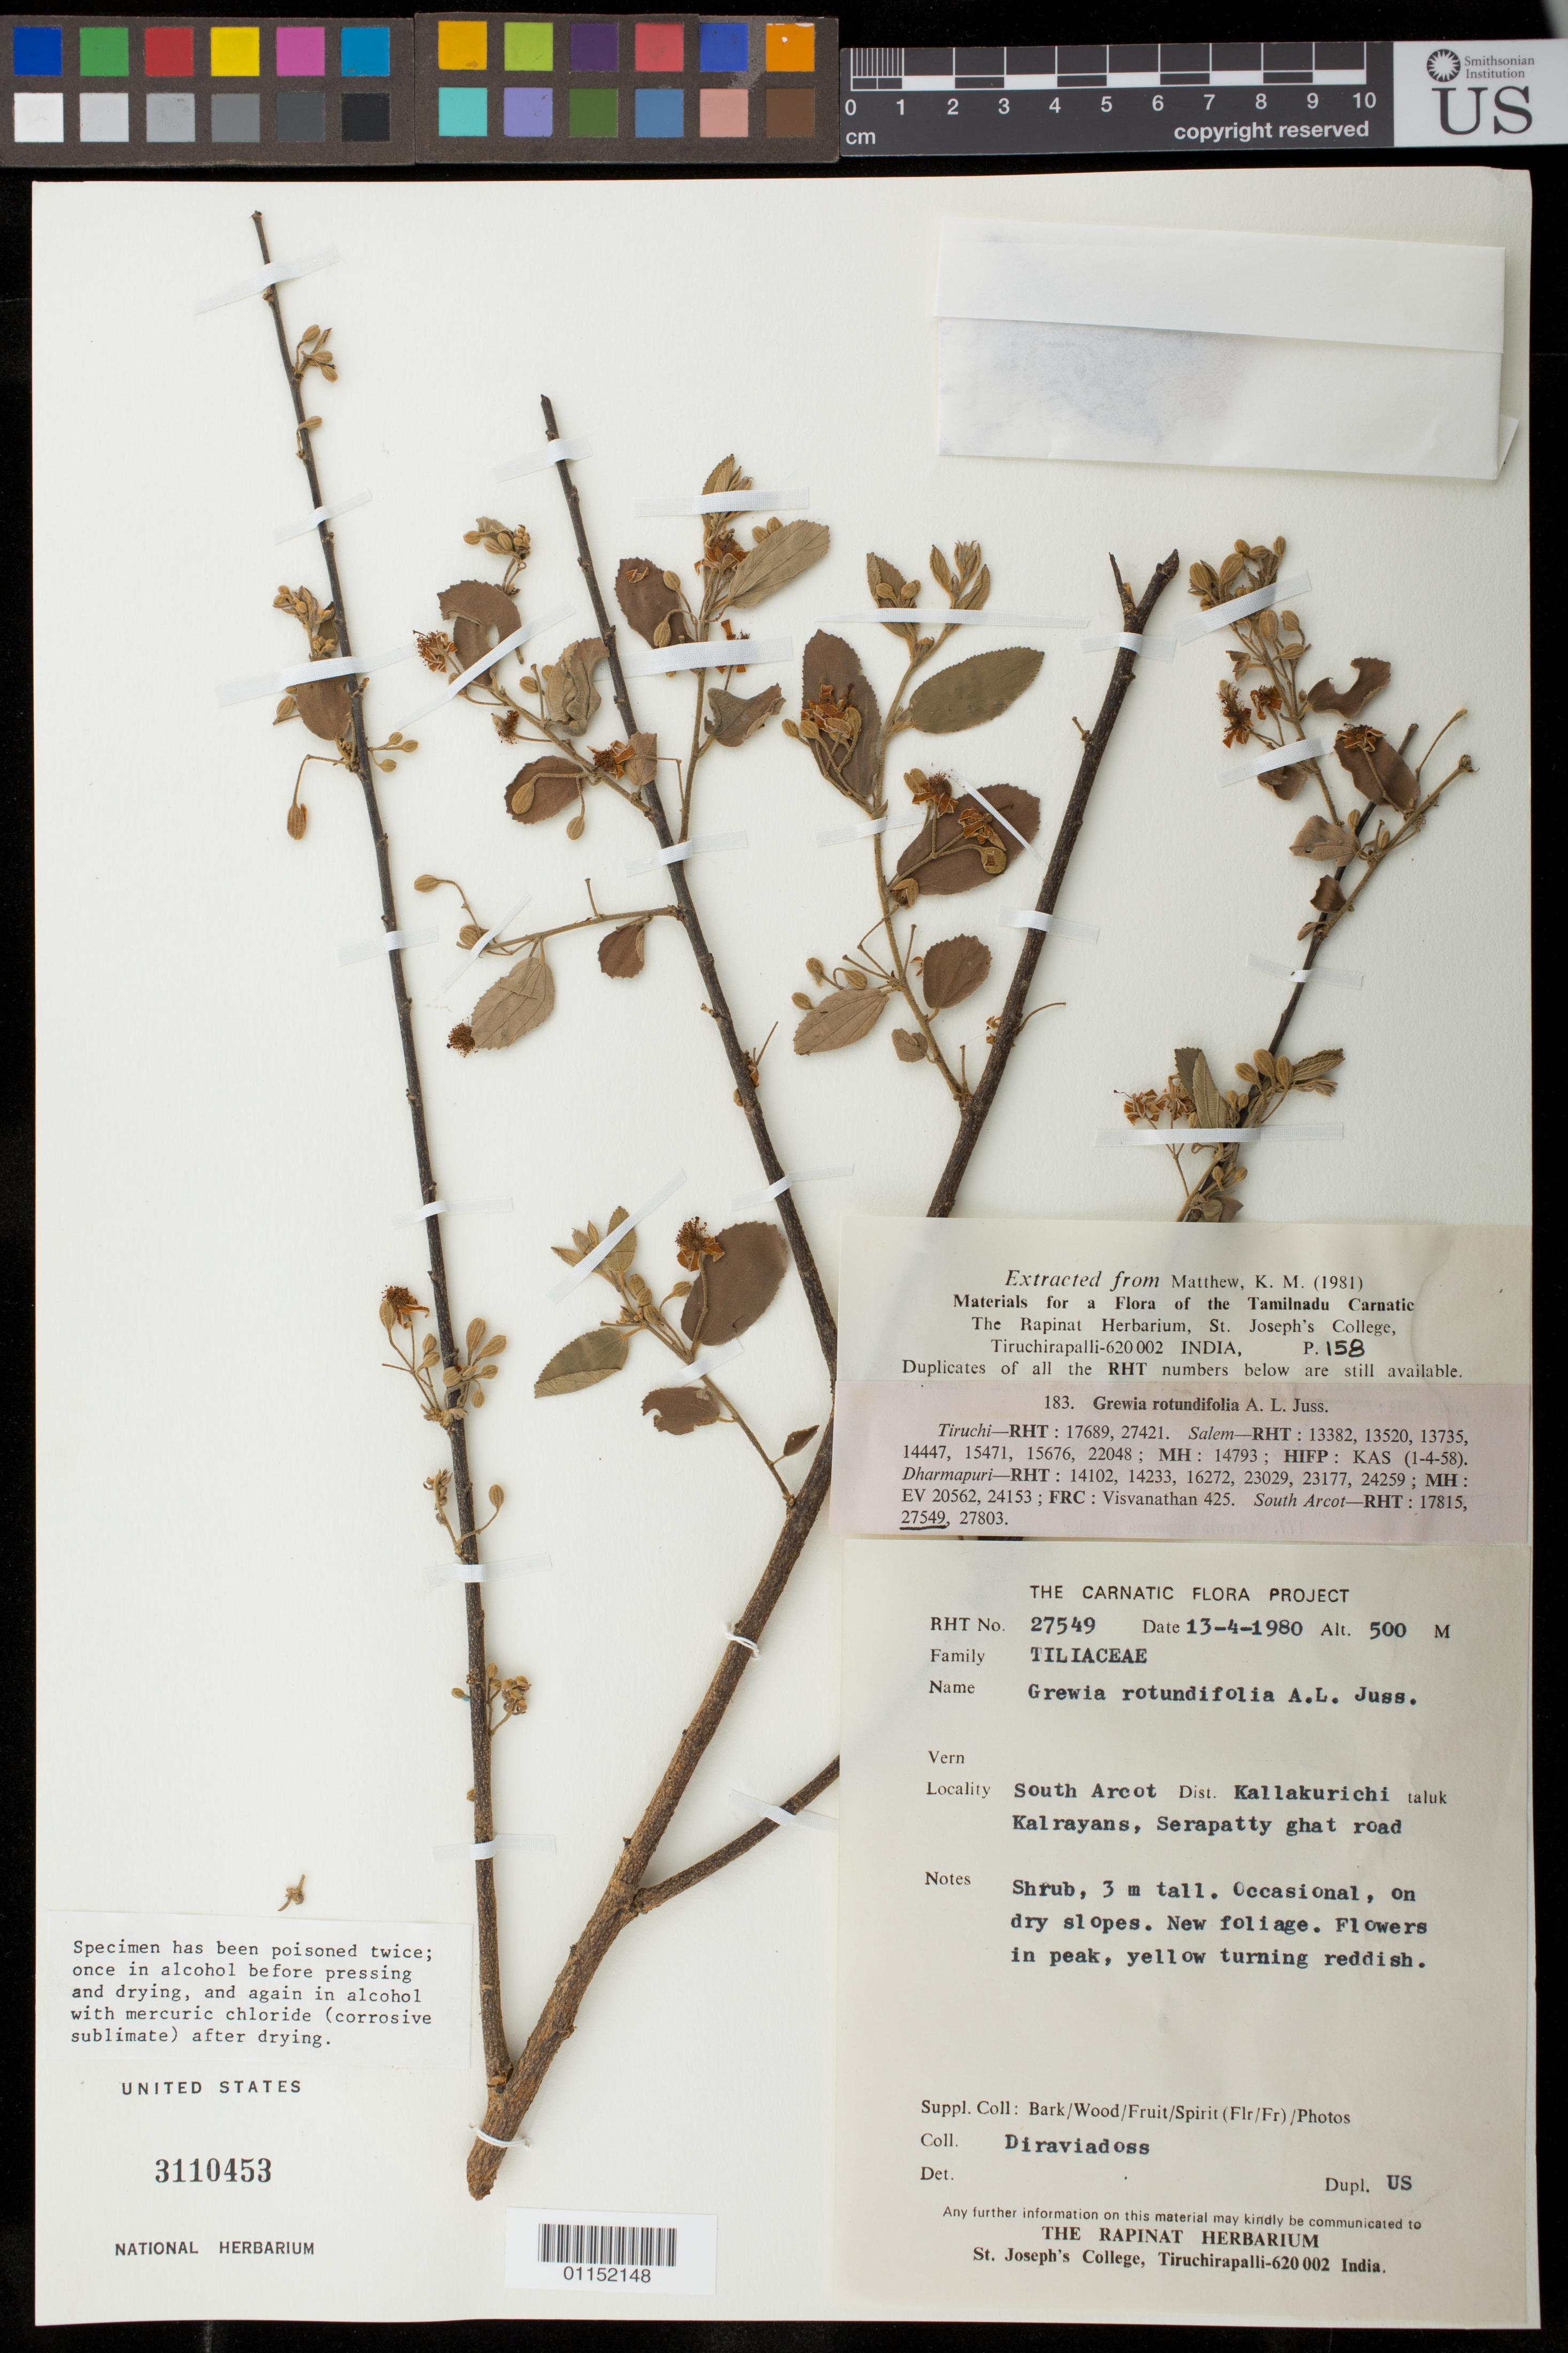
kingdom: Plantae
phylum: Tracheophyta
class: Magnoliopsida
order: Malvales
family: Malvaceae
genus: Grewia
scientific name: Grewia orbiculata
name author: Rottler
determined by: Jourdain-Fievet, L.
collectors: Diraviadoss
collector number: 27549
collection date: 1980-04-13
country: India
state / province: Tamil Nadu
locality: Kallakurichi, Kalrayans, Serapatty ghat road. Arcot. Viluppuram.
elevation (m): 500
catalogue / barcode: US 3110453